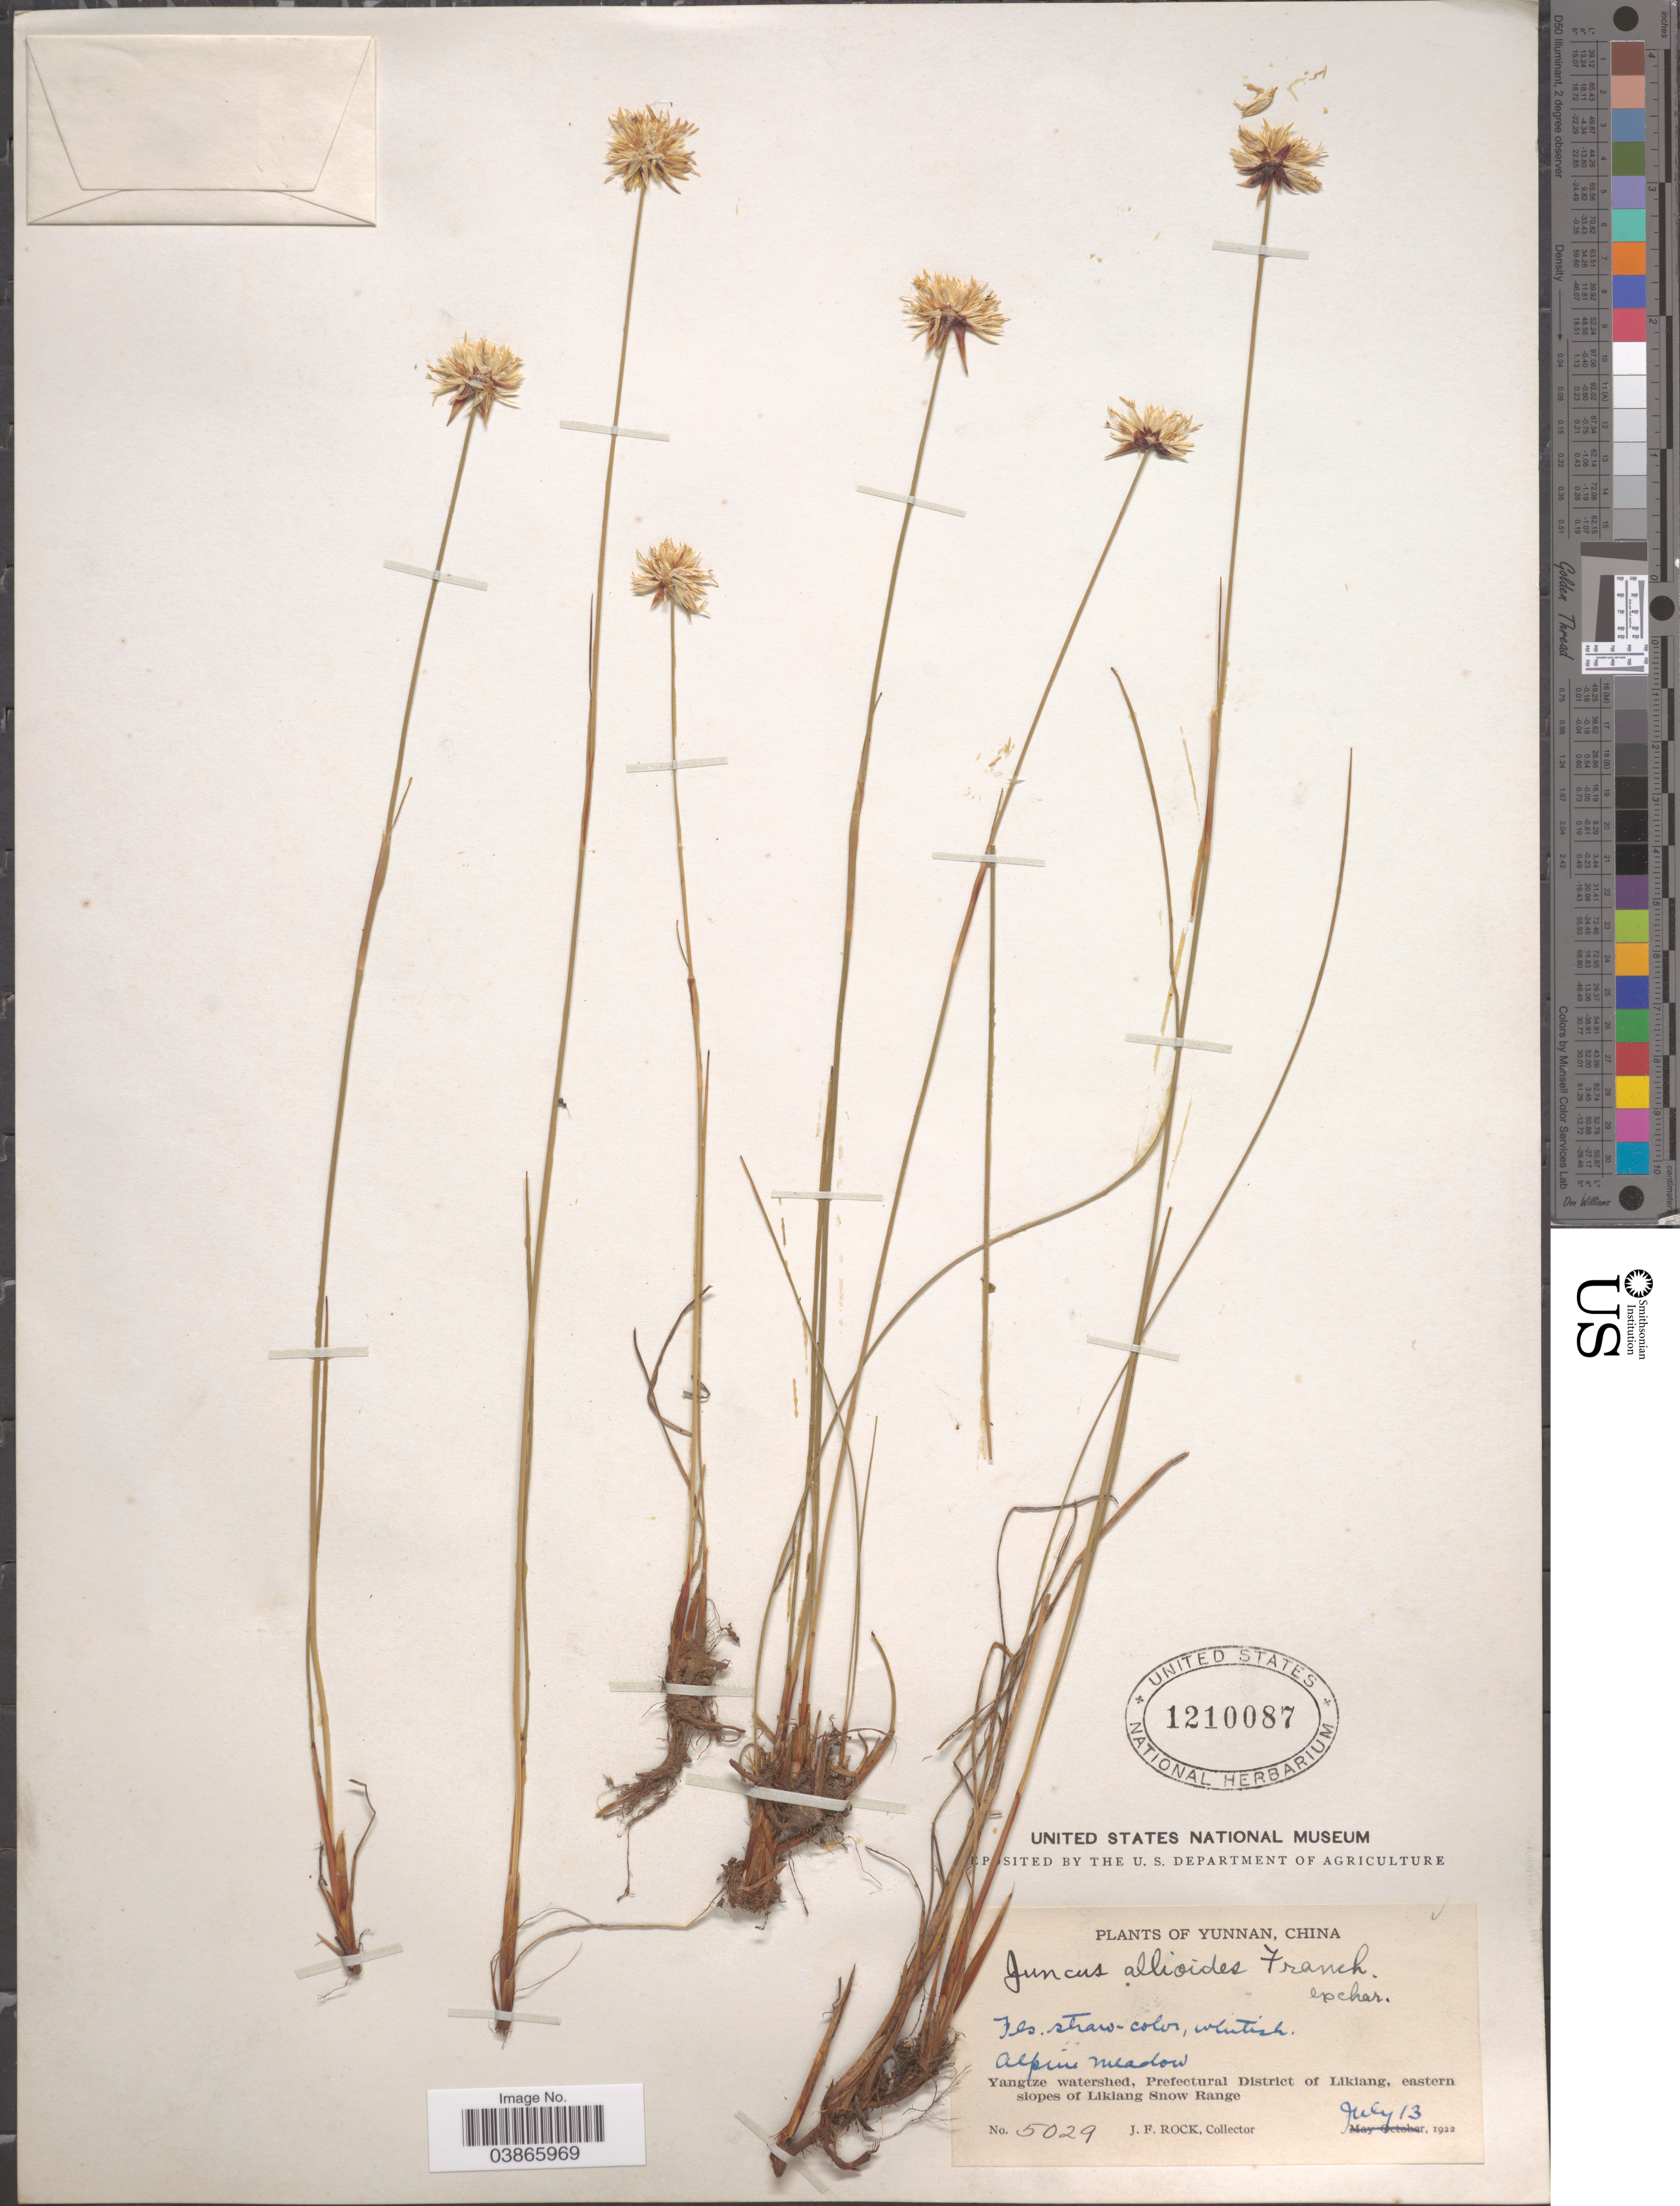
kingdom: Plantae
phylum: Tracheophyta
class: Liliopsida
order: Poales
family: Juncaceae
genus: Juncus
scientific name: Juncus allioides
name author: Franch.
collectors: J. Rock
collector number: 5029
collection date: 1922-07-13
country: China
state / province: Yunnan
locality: Yangtze watershed, Prefectural District of Likiang, eastern slopes of Likiang Snow Range.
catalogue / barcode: US 1210087